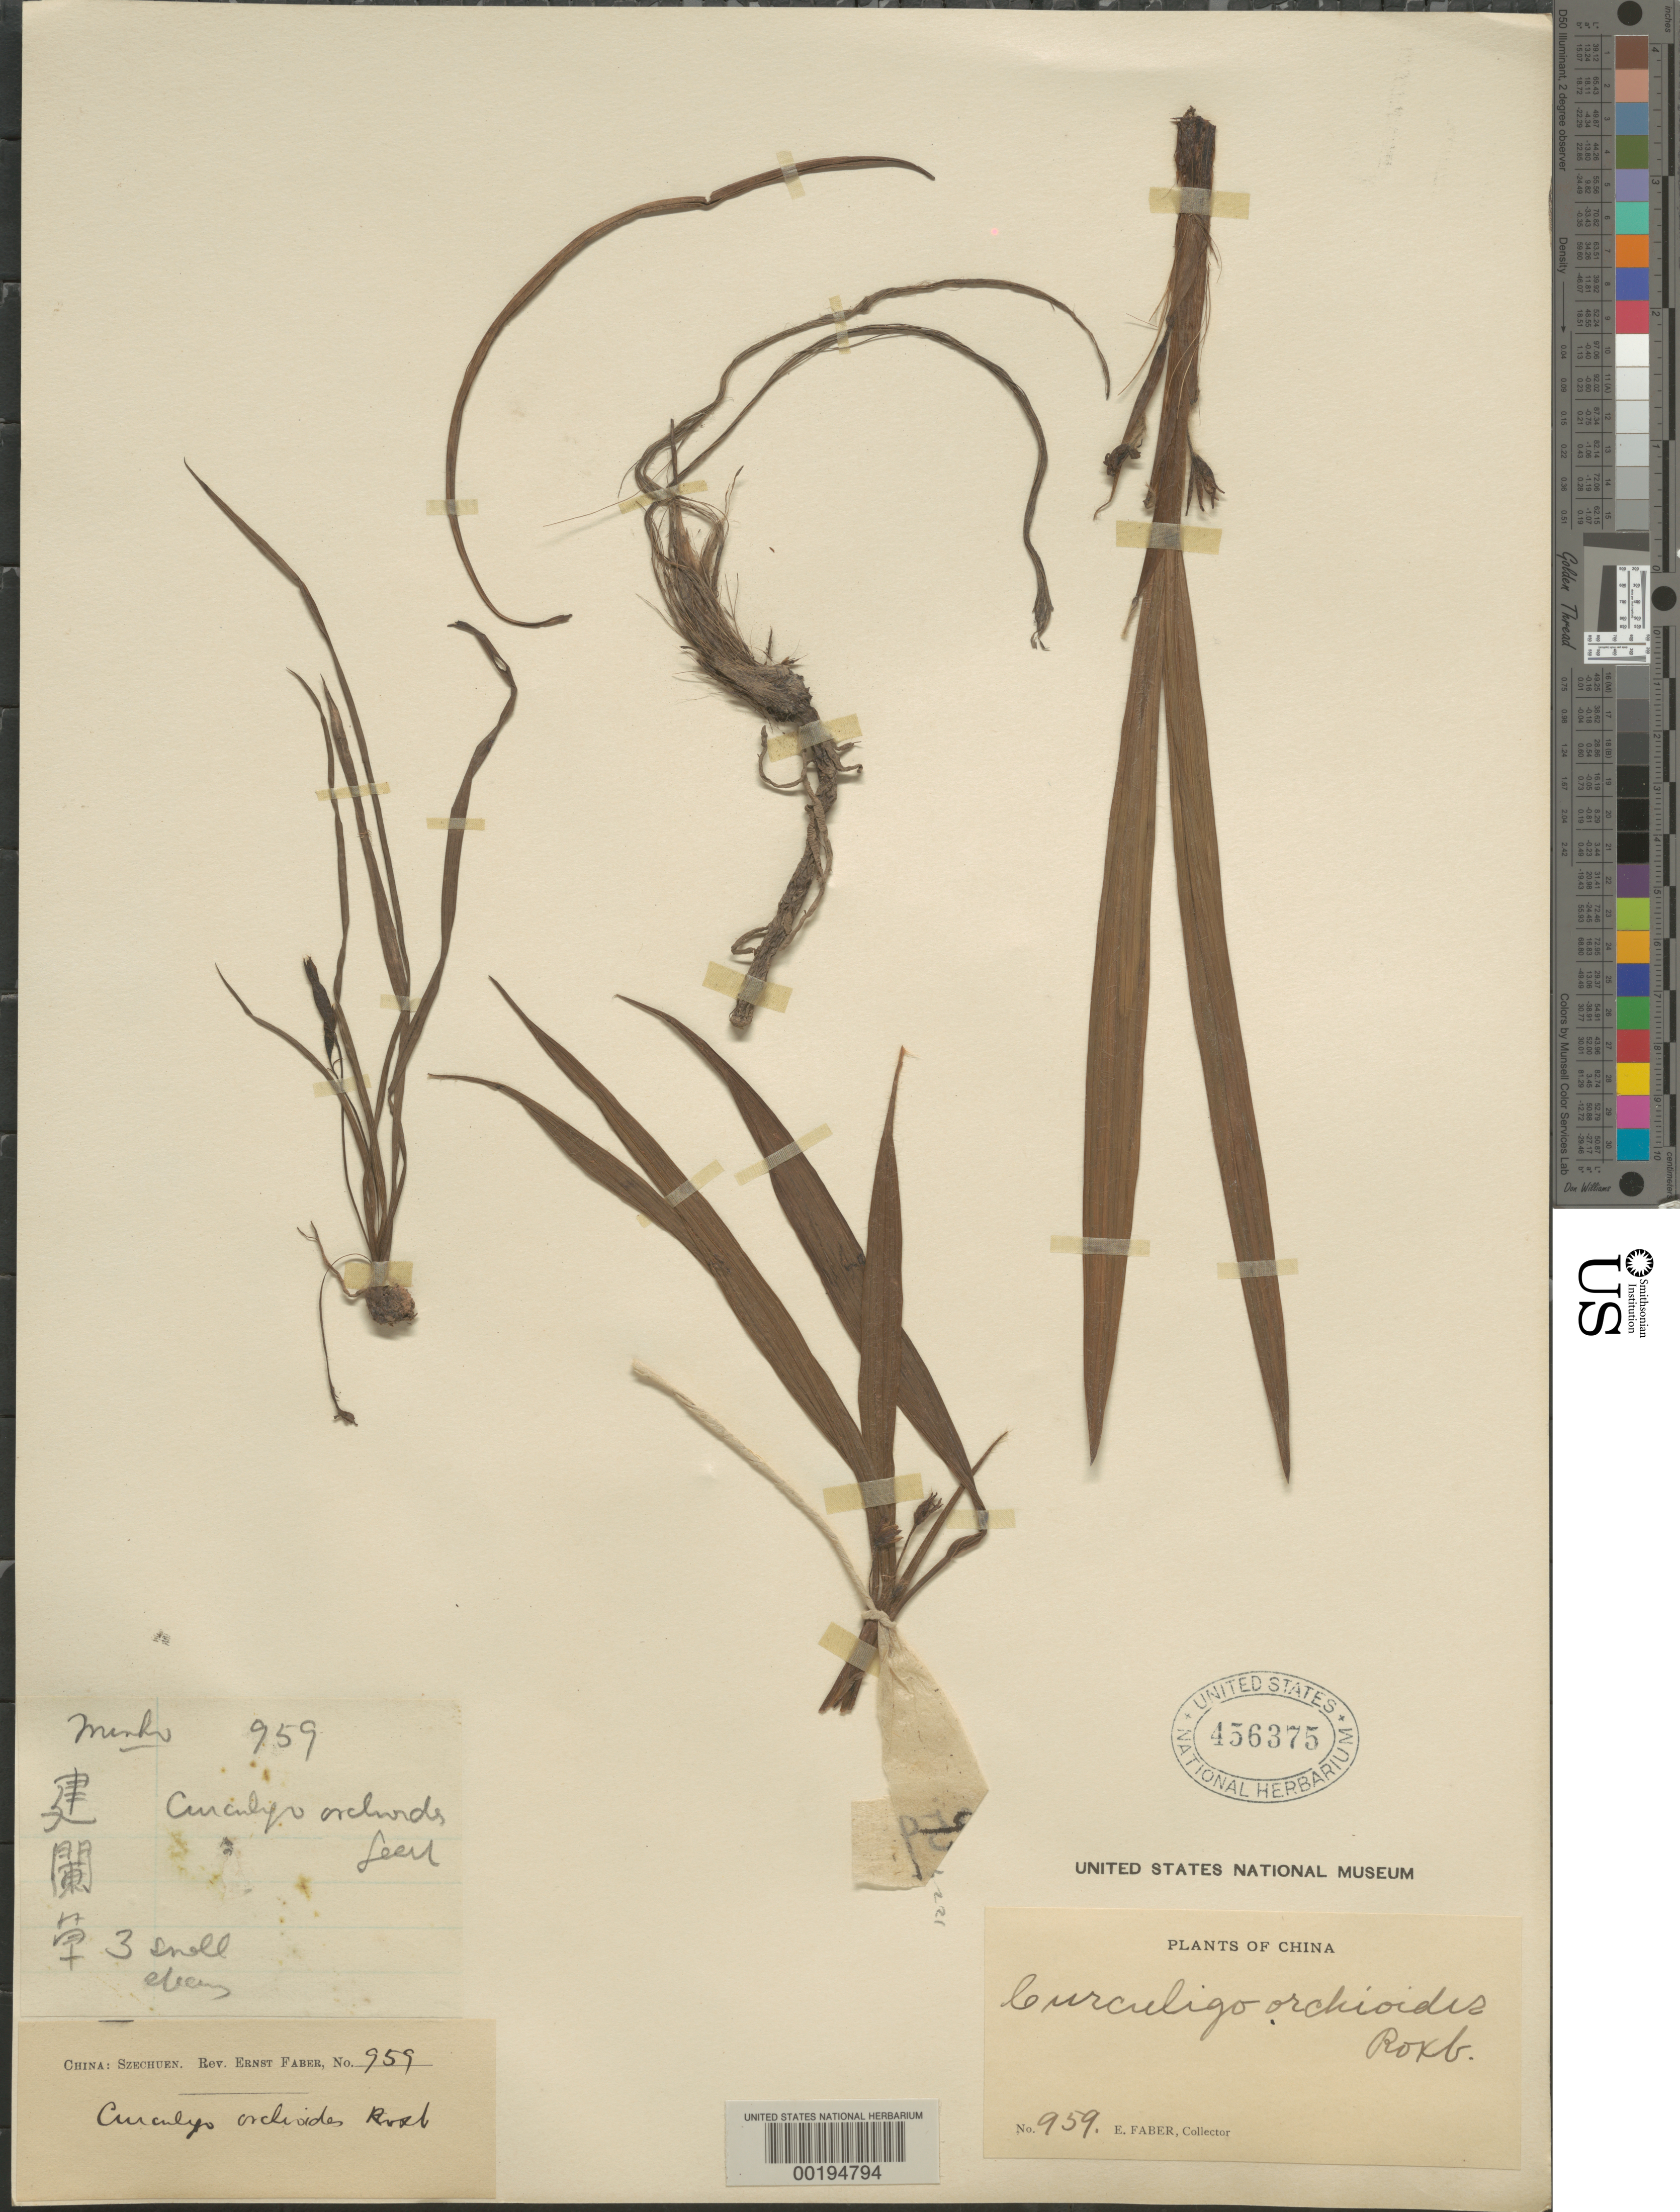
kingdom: Plantae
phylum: Tracheophyta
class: Liliopsida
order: Asparagales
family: Hypoxidaceae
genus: Curculigo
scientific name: Curculigo orchioides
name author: Gaertn.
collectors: E. Faber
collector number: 959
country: China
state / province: Sichuan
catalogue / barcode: US 456375